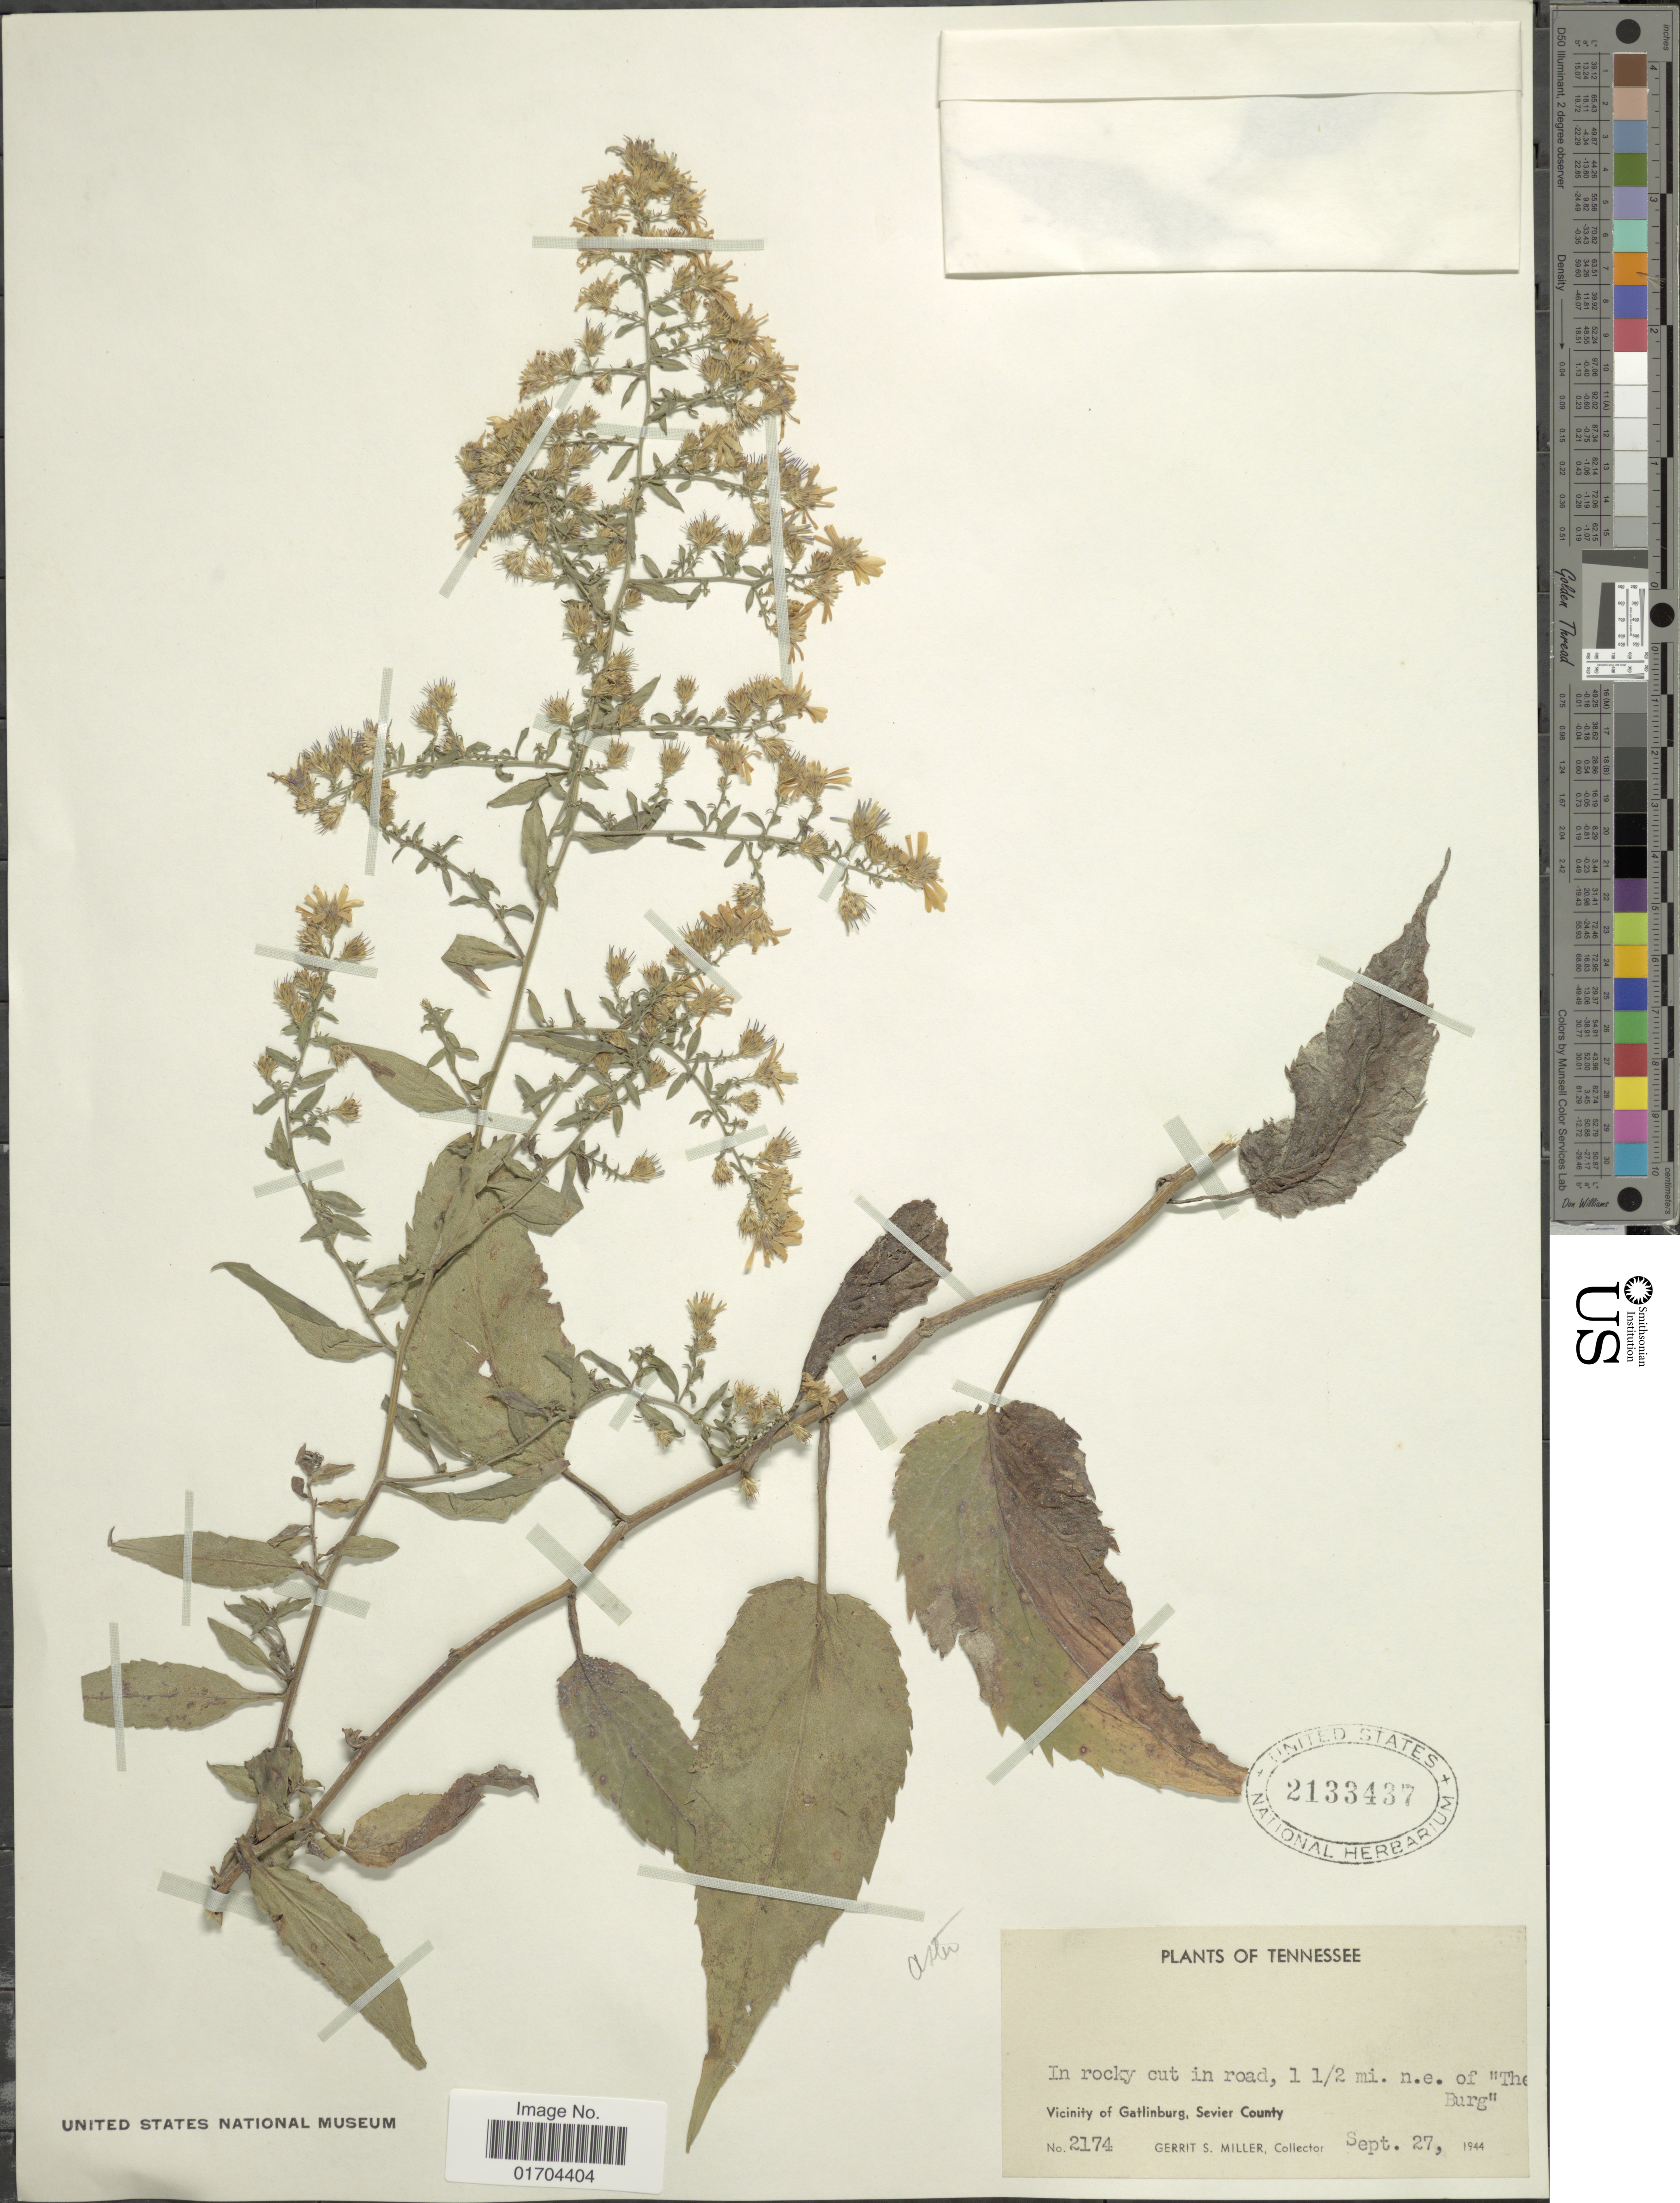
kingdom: Plantae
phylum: Tracheophyta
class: Magnoliopsida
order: Asterales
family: Asteraceae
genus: Symphyotrichum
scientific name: Symphyotrichum sp.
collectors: G. S. Miller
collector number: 2174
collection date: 1944-09-27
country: United States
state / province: Tennessee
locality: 1½ mi. n.e. of The Burg, Vicinity of Gatlinburg, Sevier County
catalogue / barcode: US 2133437